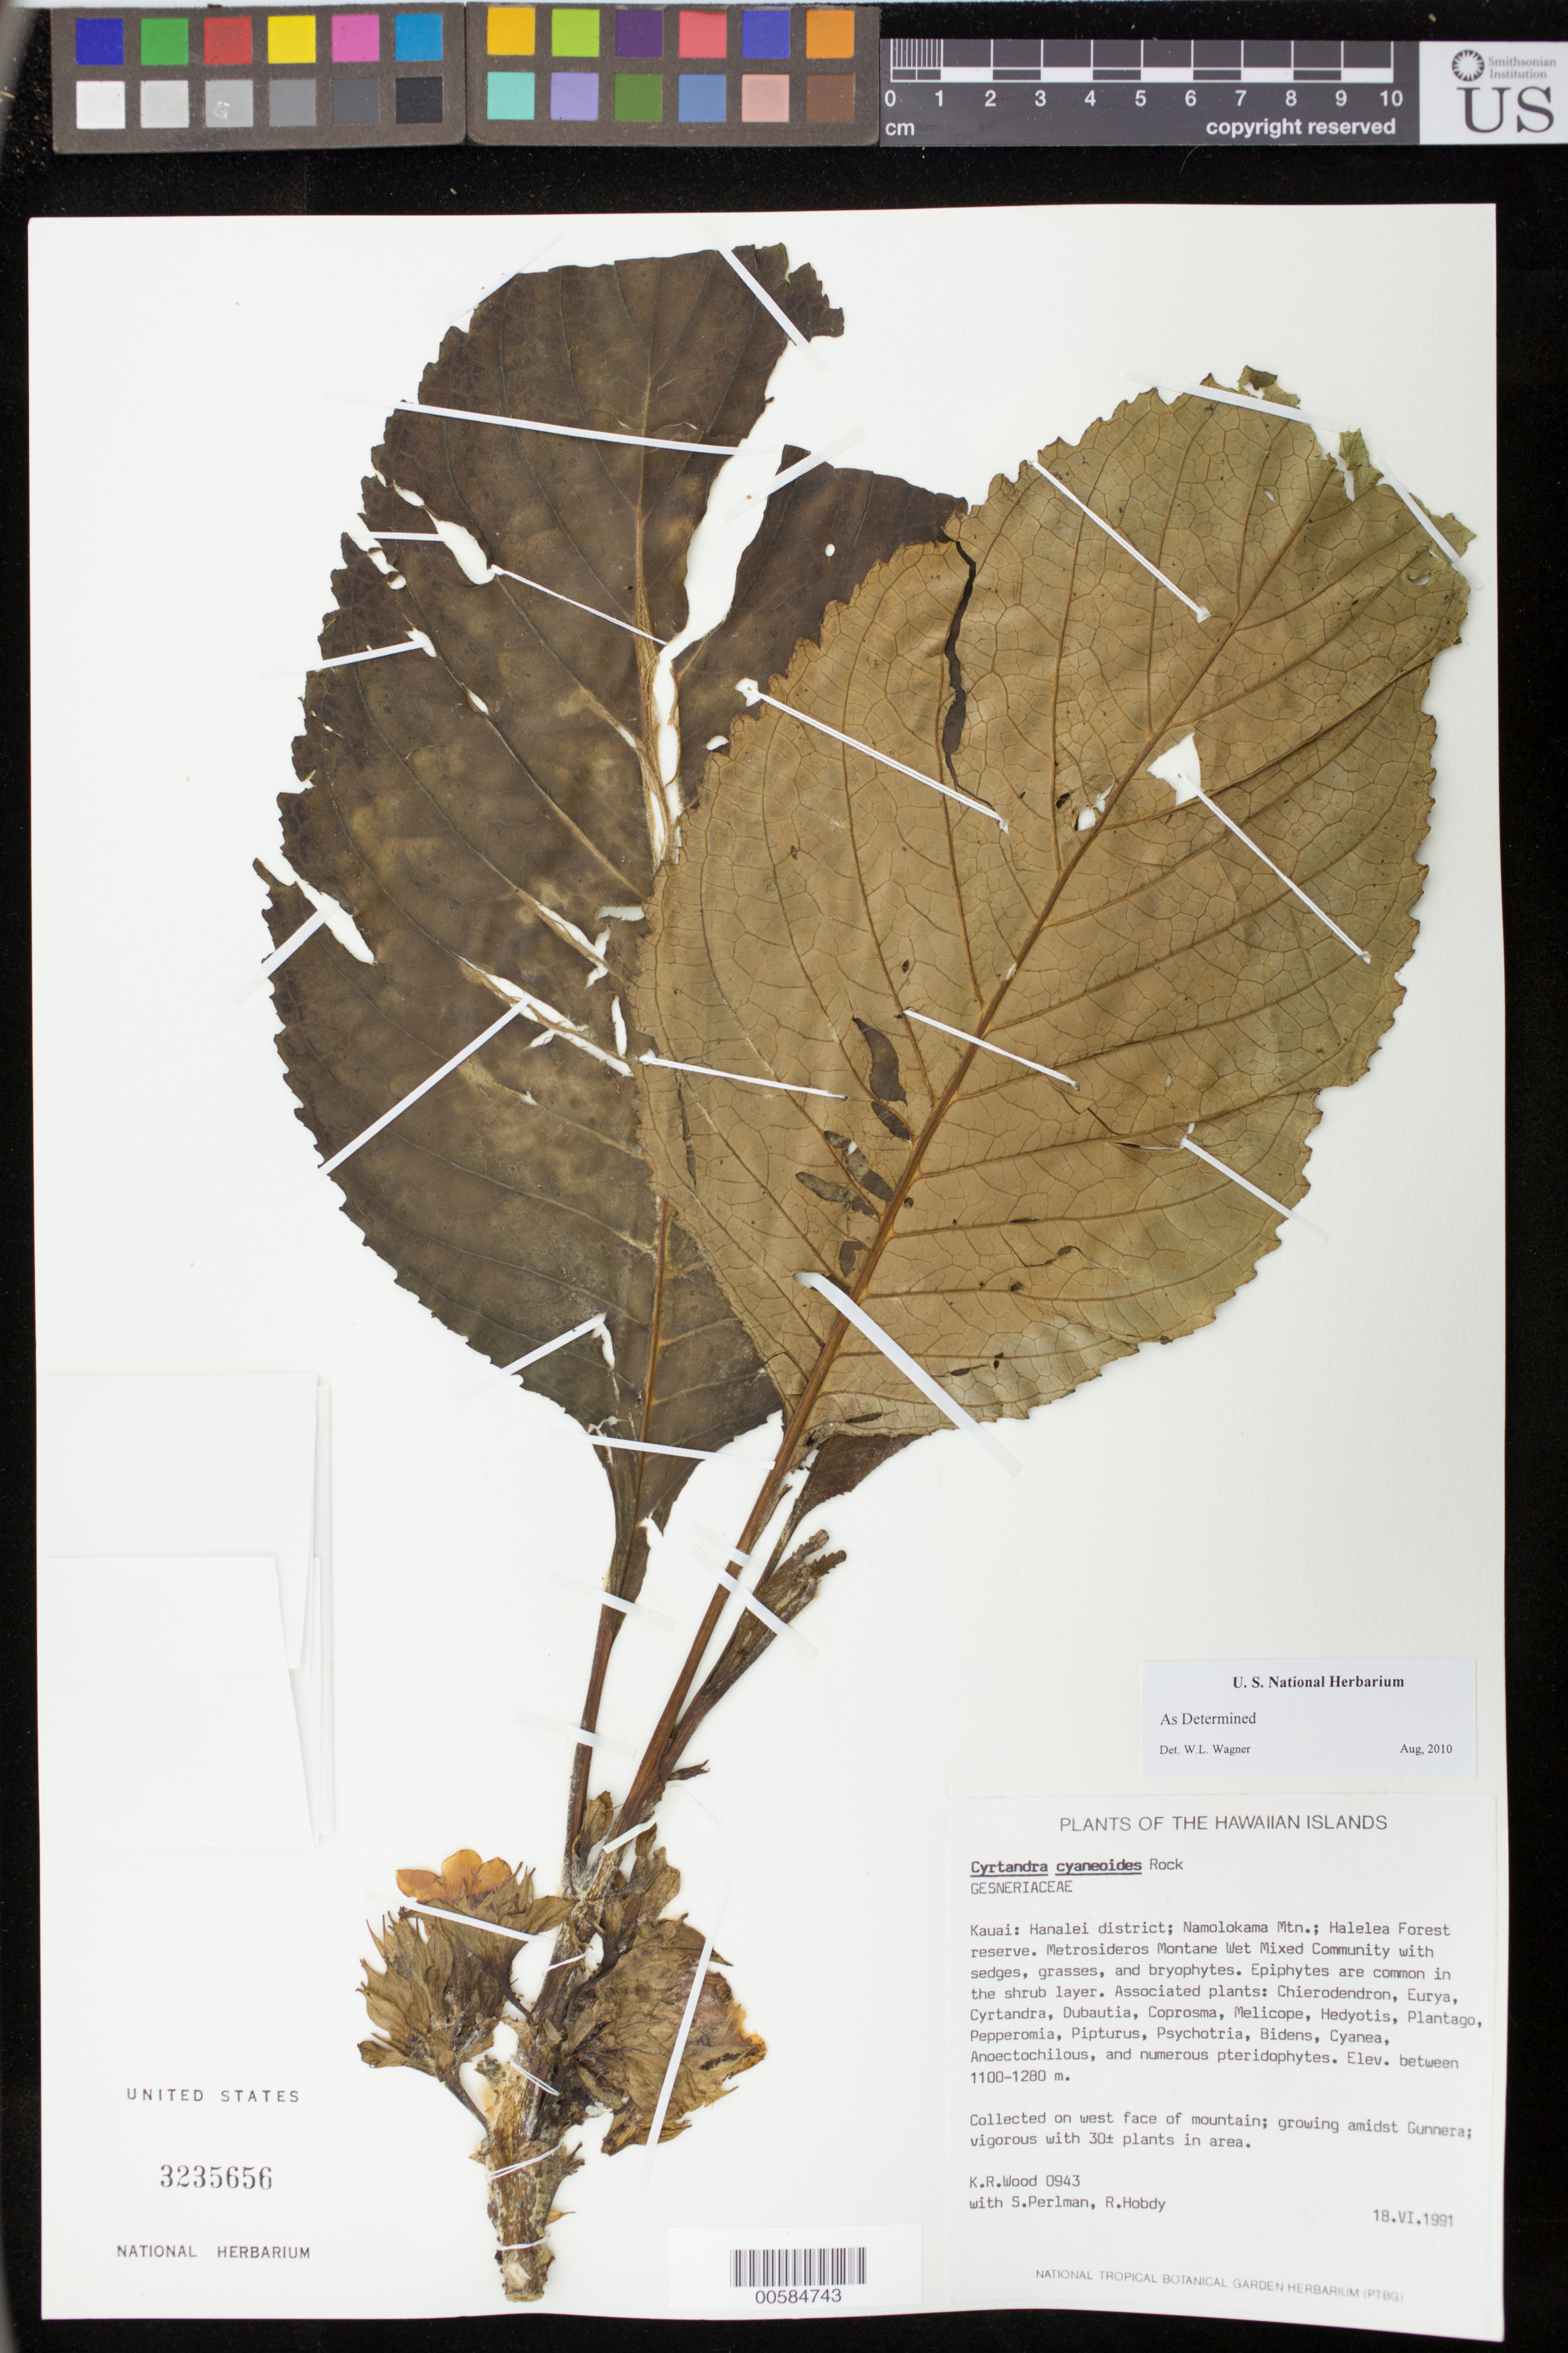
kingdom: Plantae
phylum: Tracheophyta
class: Magnoliopsida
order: Lamiales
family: Gesneriaceae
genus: Cyrtandra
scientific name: Cyrtandra cyaneoides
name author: Rock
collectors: K. R. Wood, S. P. Perlman & R. Hobdy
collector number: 0943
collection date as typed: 18 Jun 1991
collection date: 1991-06-18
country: United States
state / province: Hawaii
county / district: Kauai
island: Kaua'i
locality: Hanalei Dist; Namolokama Mt; Halelea For Res.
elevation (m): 1100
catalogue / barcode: US 3235656